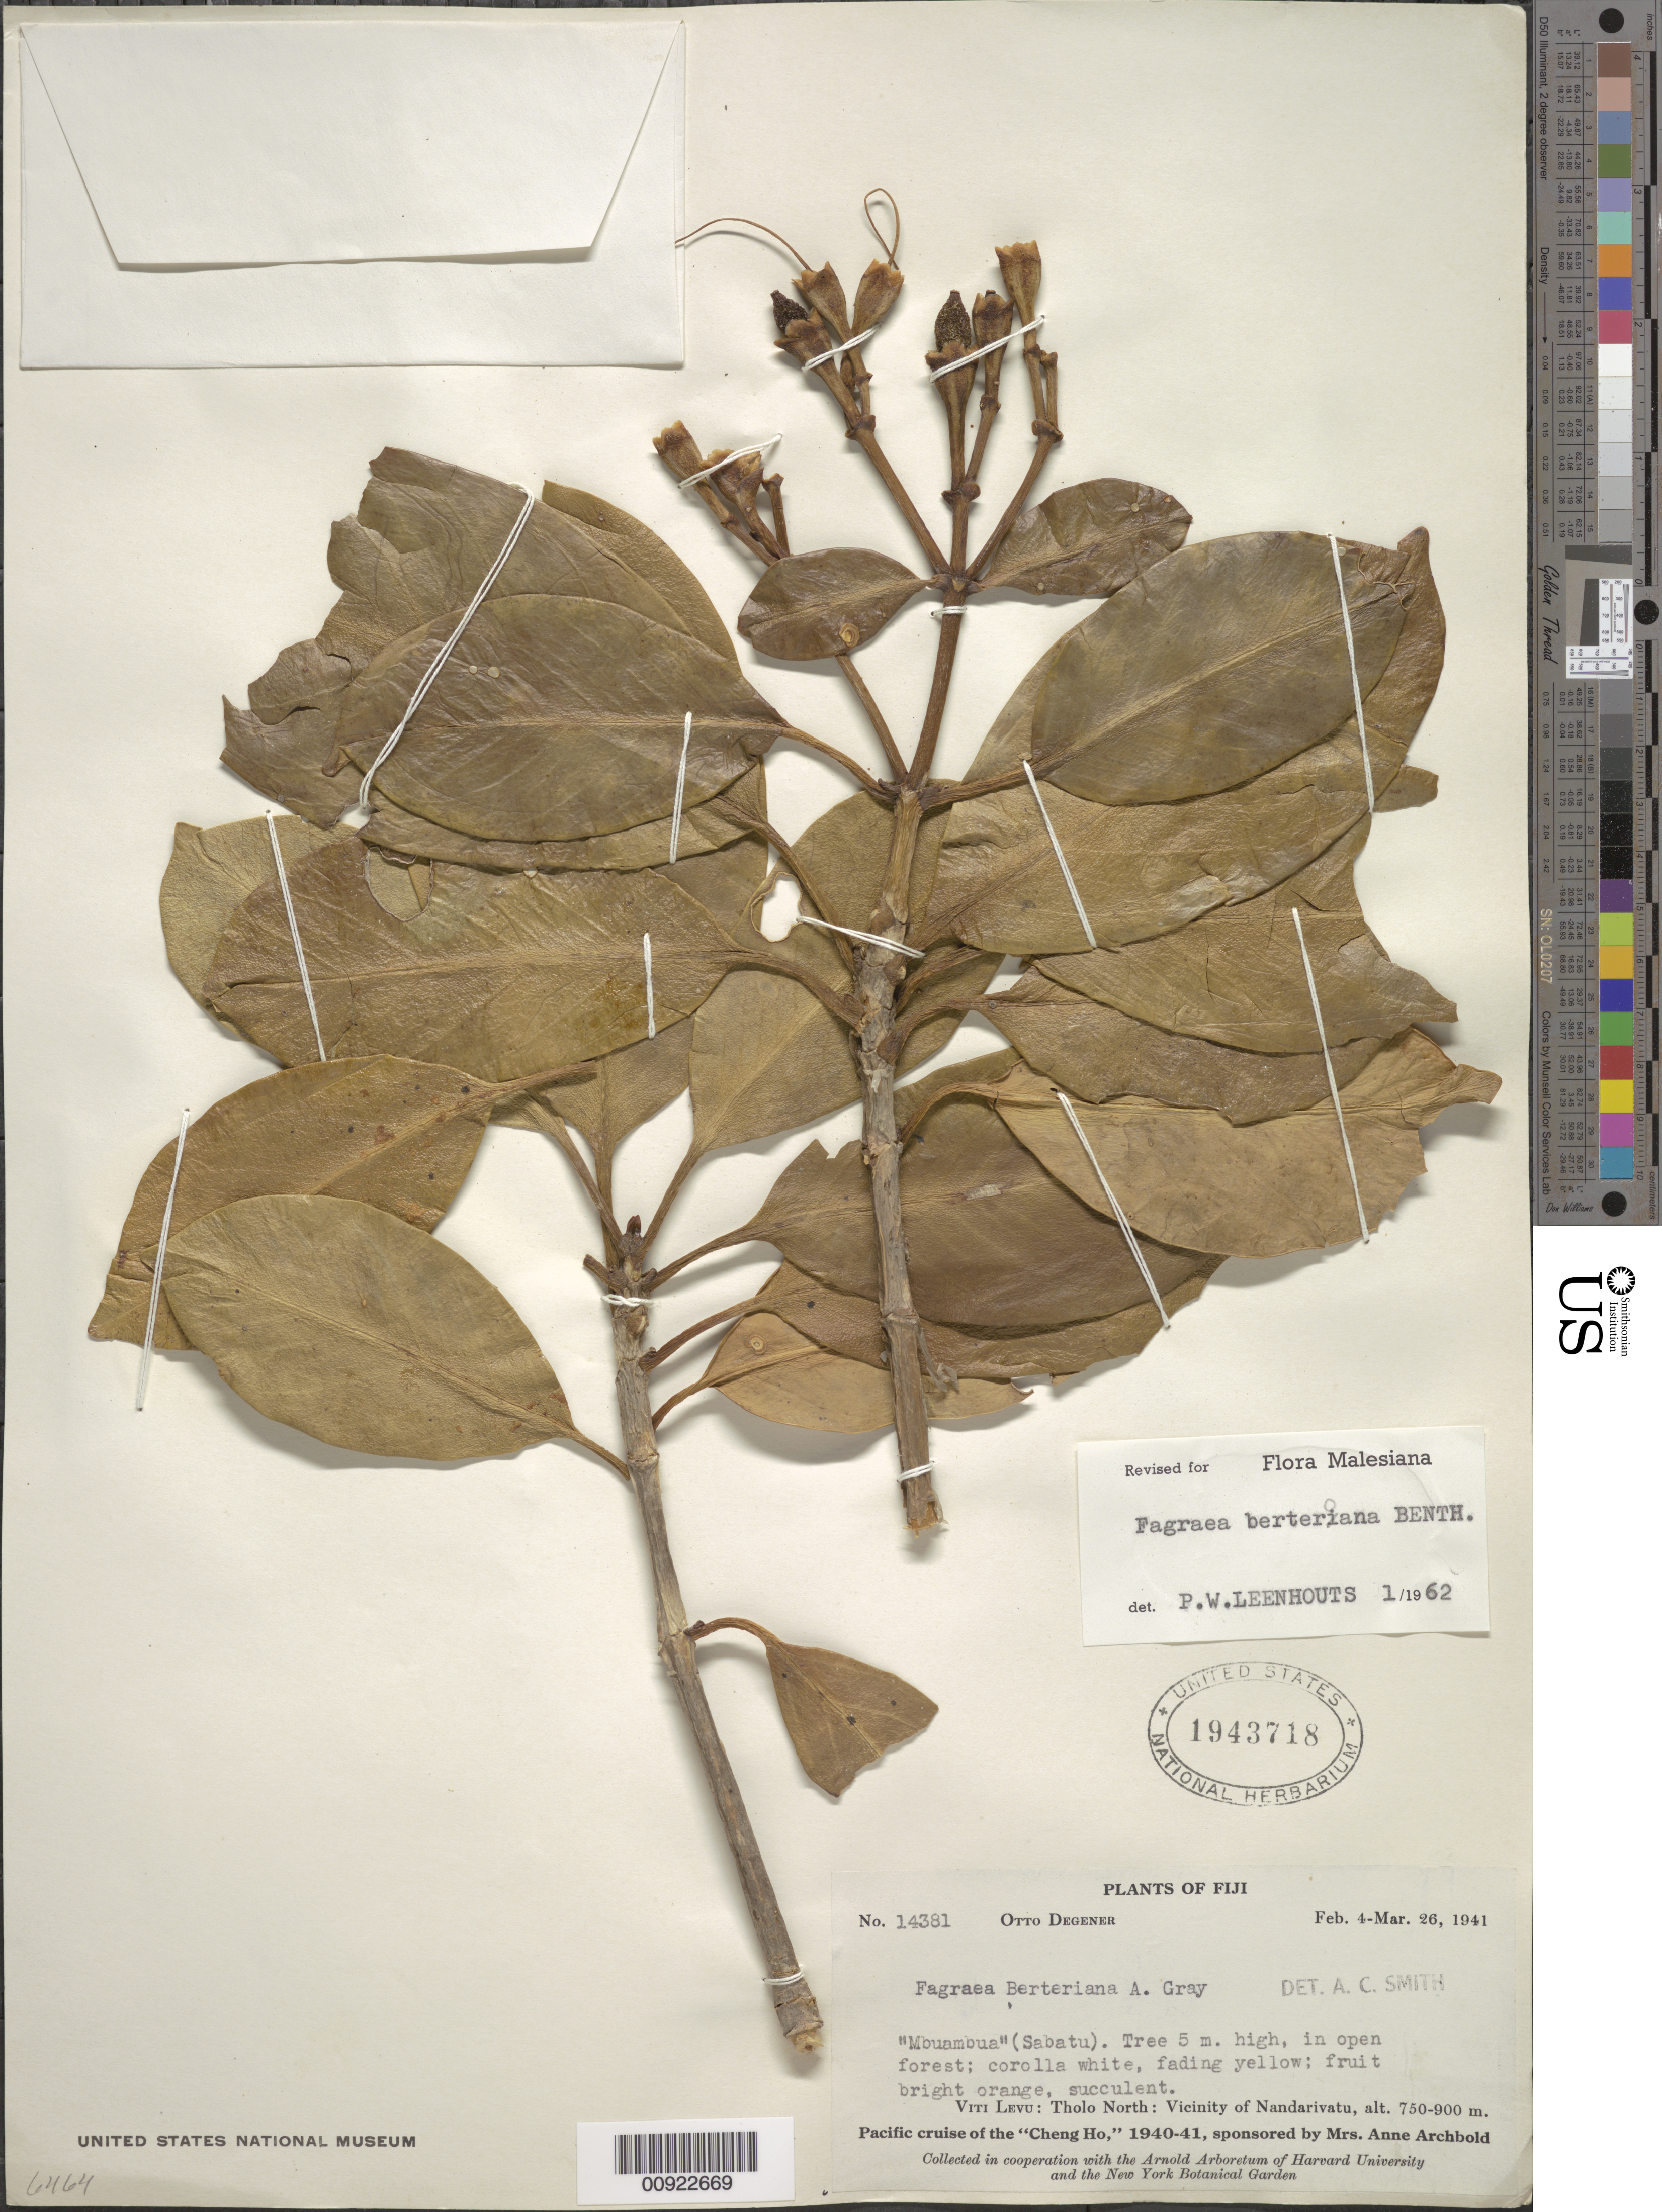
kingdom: Plantae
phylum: Tracheophyta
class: Magnoliopsida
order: Gentianales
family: Gentianaceae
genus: Fagraea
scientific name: Fagraea berteroana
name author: A. Gray ex Benth.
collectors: O. Degener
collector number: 14381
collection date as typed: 04 Mar 1941 to 26 Mar 1941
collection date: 1941-03-04/1941-03-26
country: Fiji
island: Viti Levu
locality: Tholo North: Vicinity of Nandarivatu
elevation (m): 750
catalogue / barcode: US 1943718